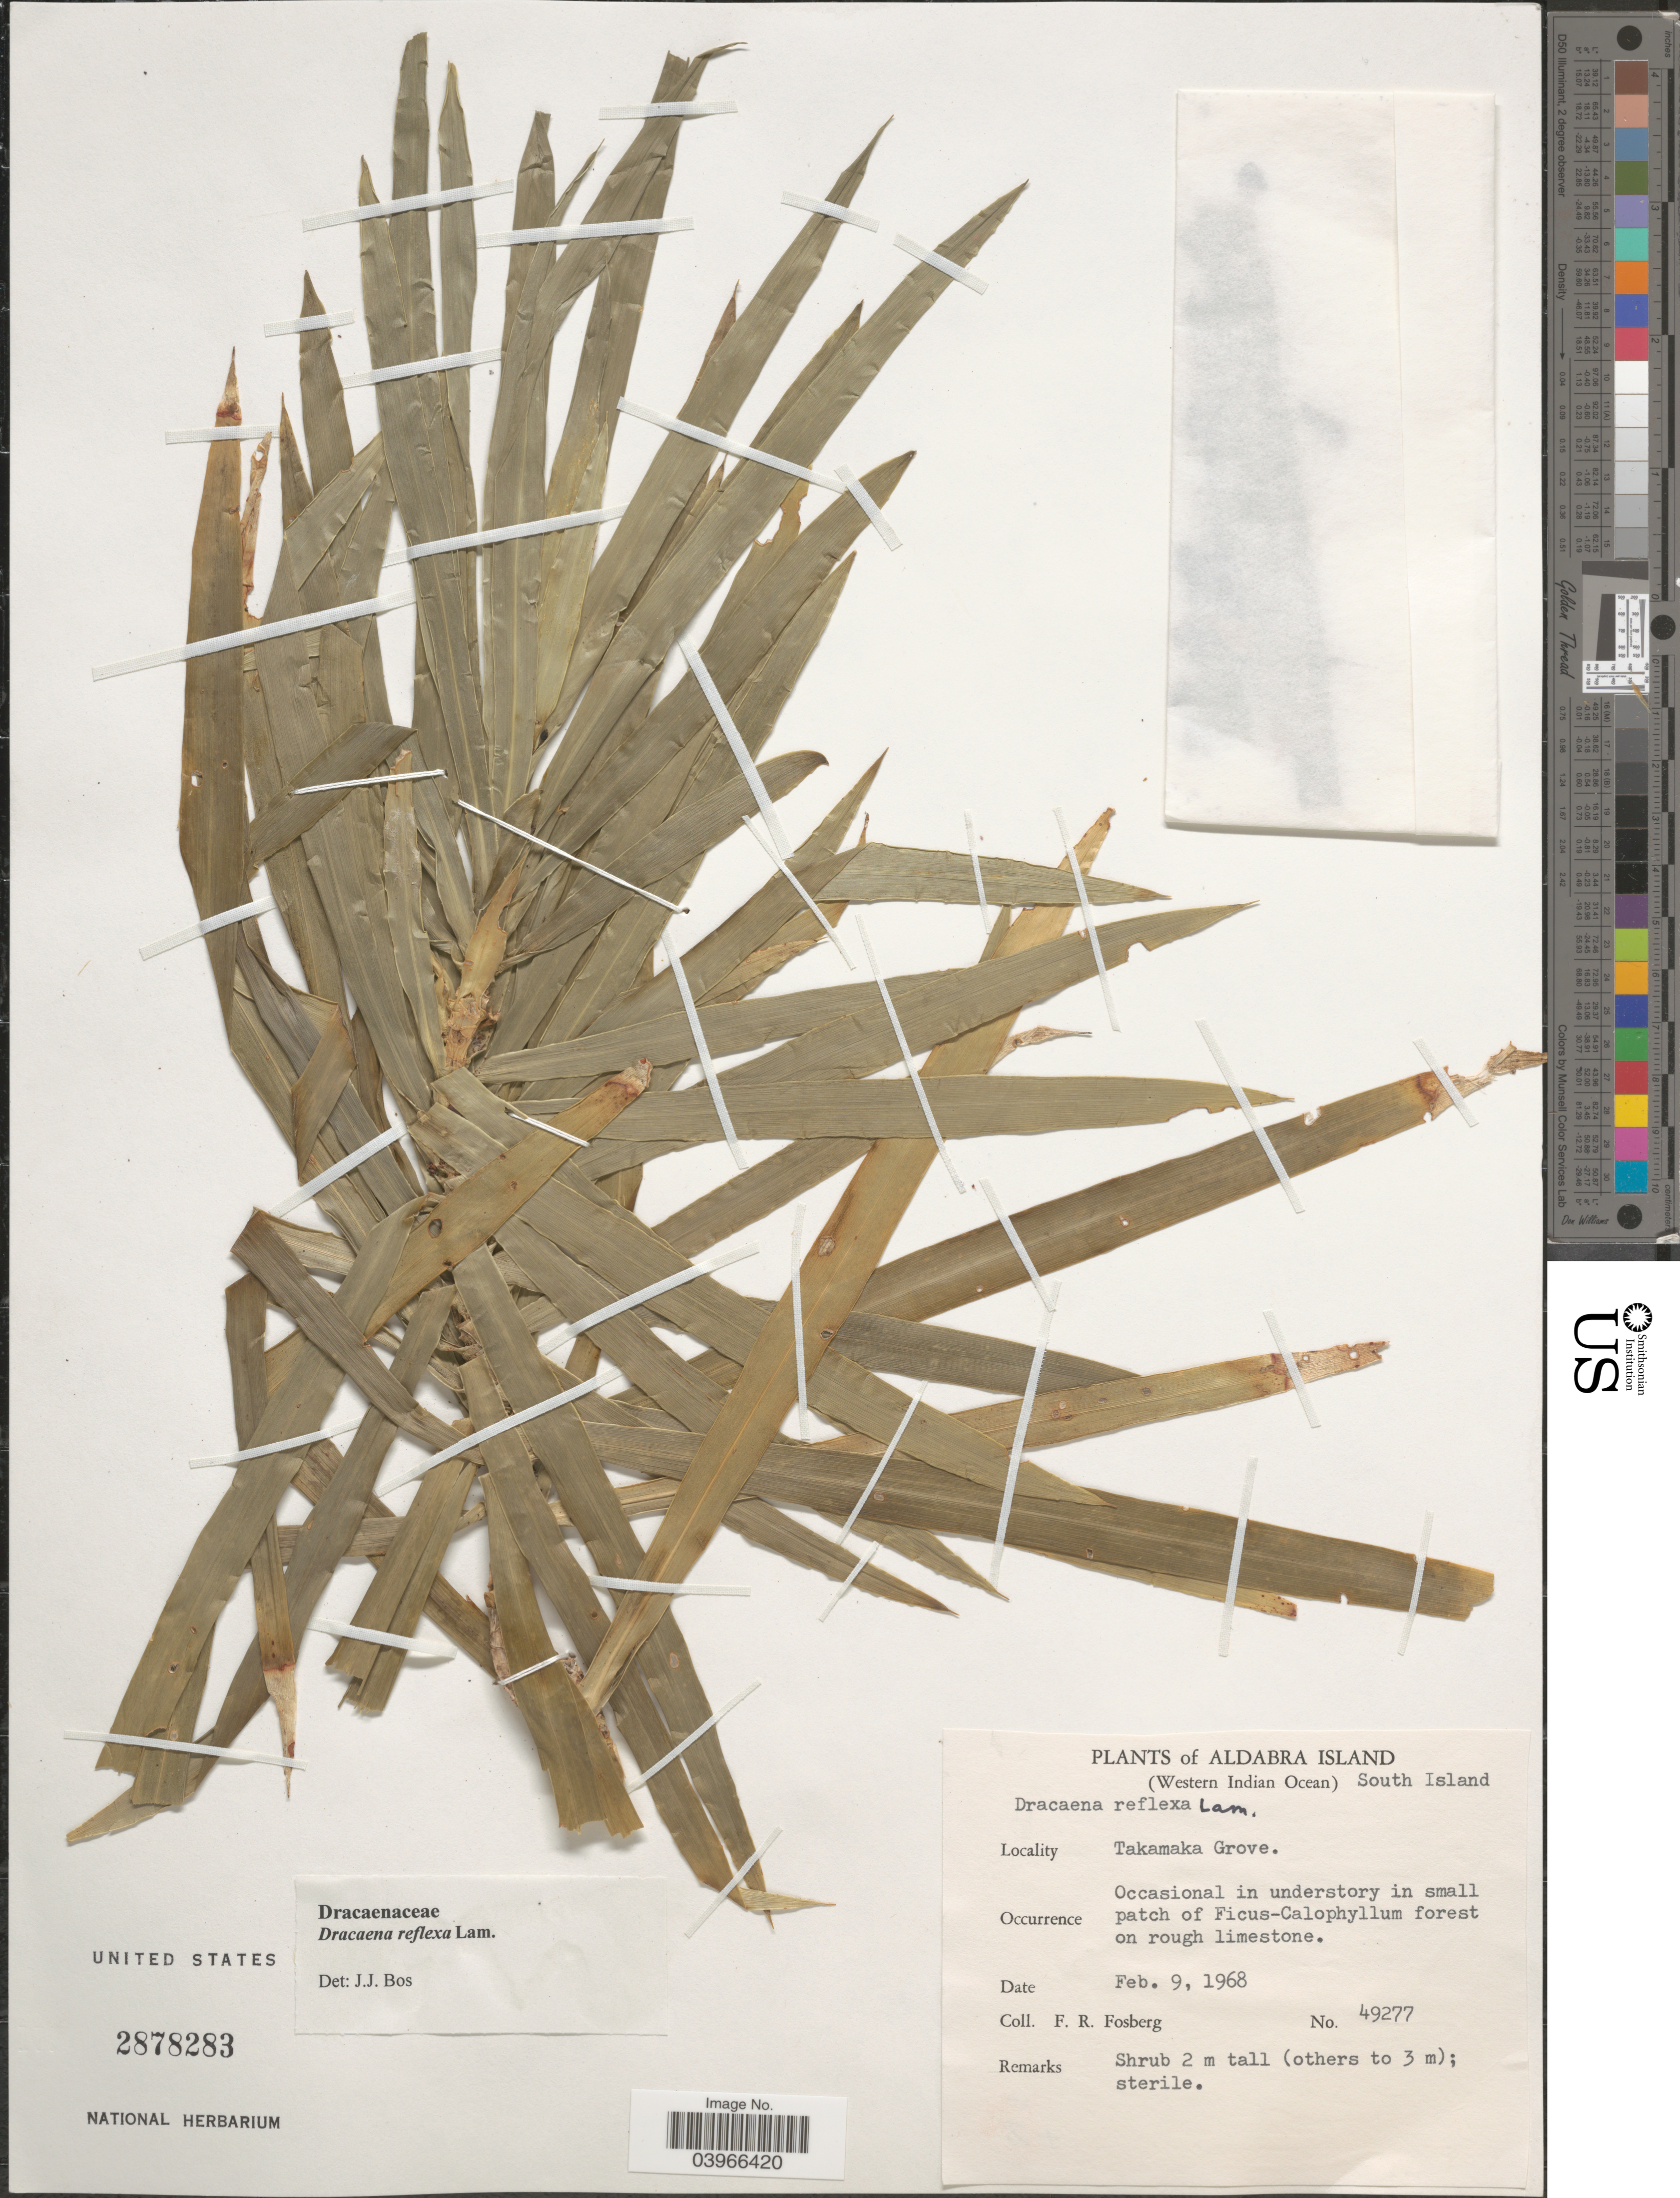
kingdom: Plantae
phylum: Tracheophyta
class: Liliopsida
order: Asparagales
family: Asparagaceae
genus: Dracaena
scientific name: Dracaena reflexa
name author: Lam.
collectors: F. R. Fosberg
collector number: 49277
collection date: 1968-02-09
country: Seychelles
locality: Aldabra Island (Western Indian Ocean) South Island. Takamaka Grove.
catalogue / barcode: US 2878283